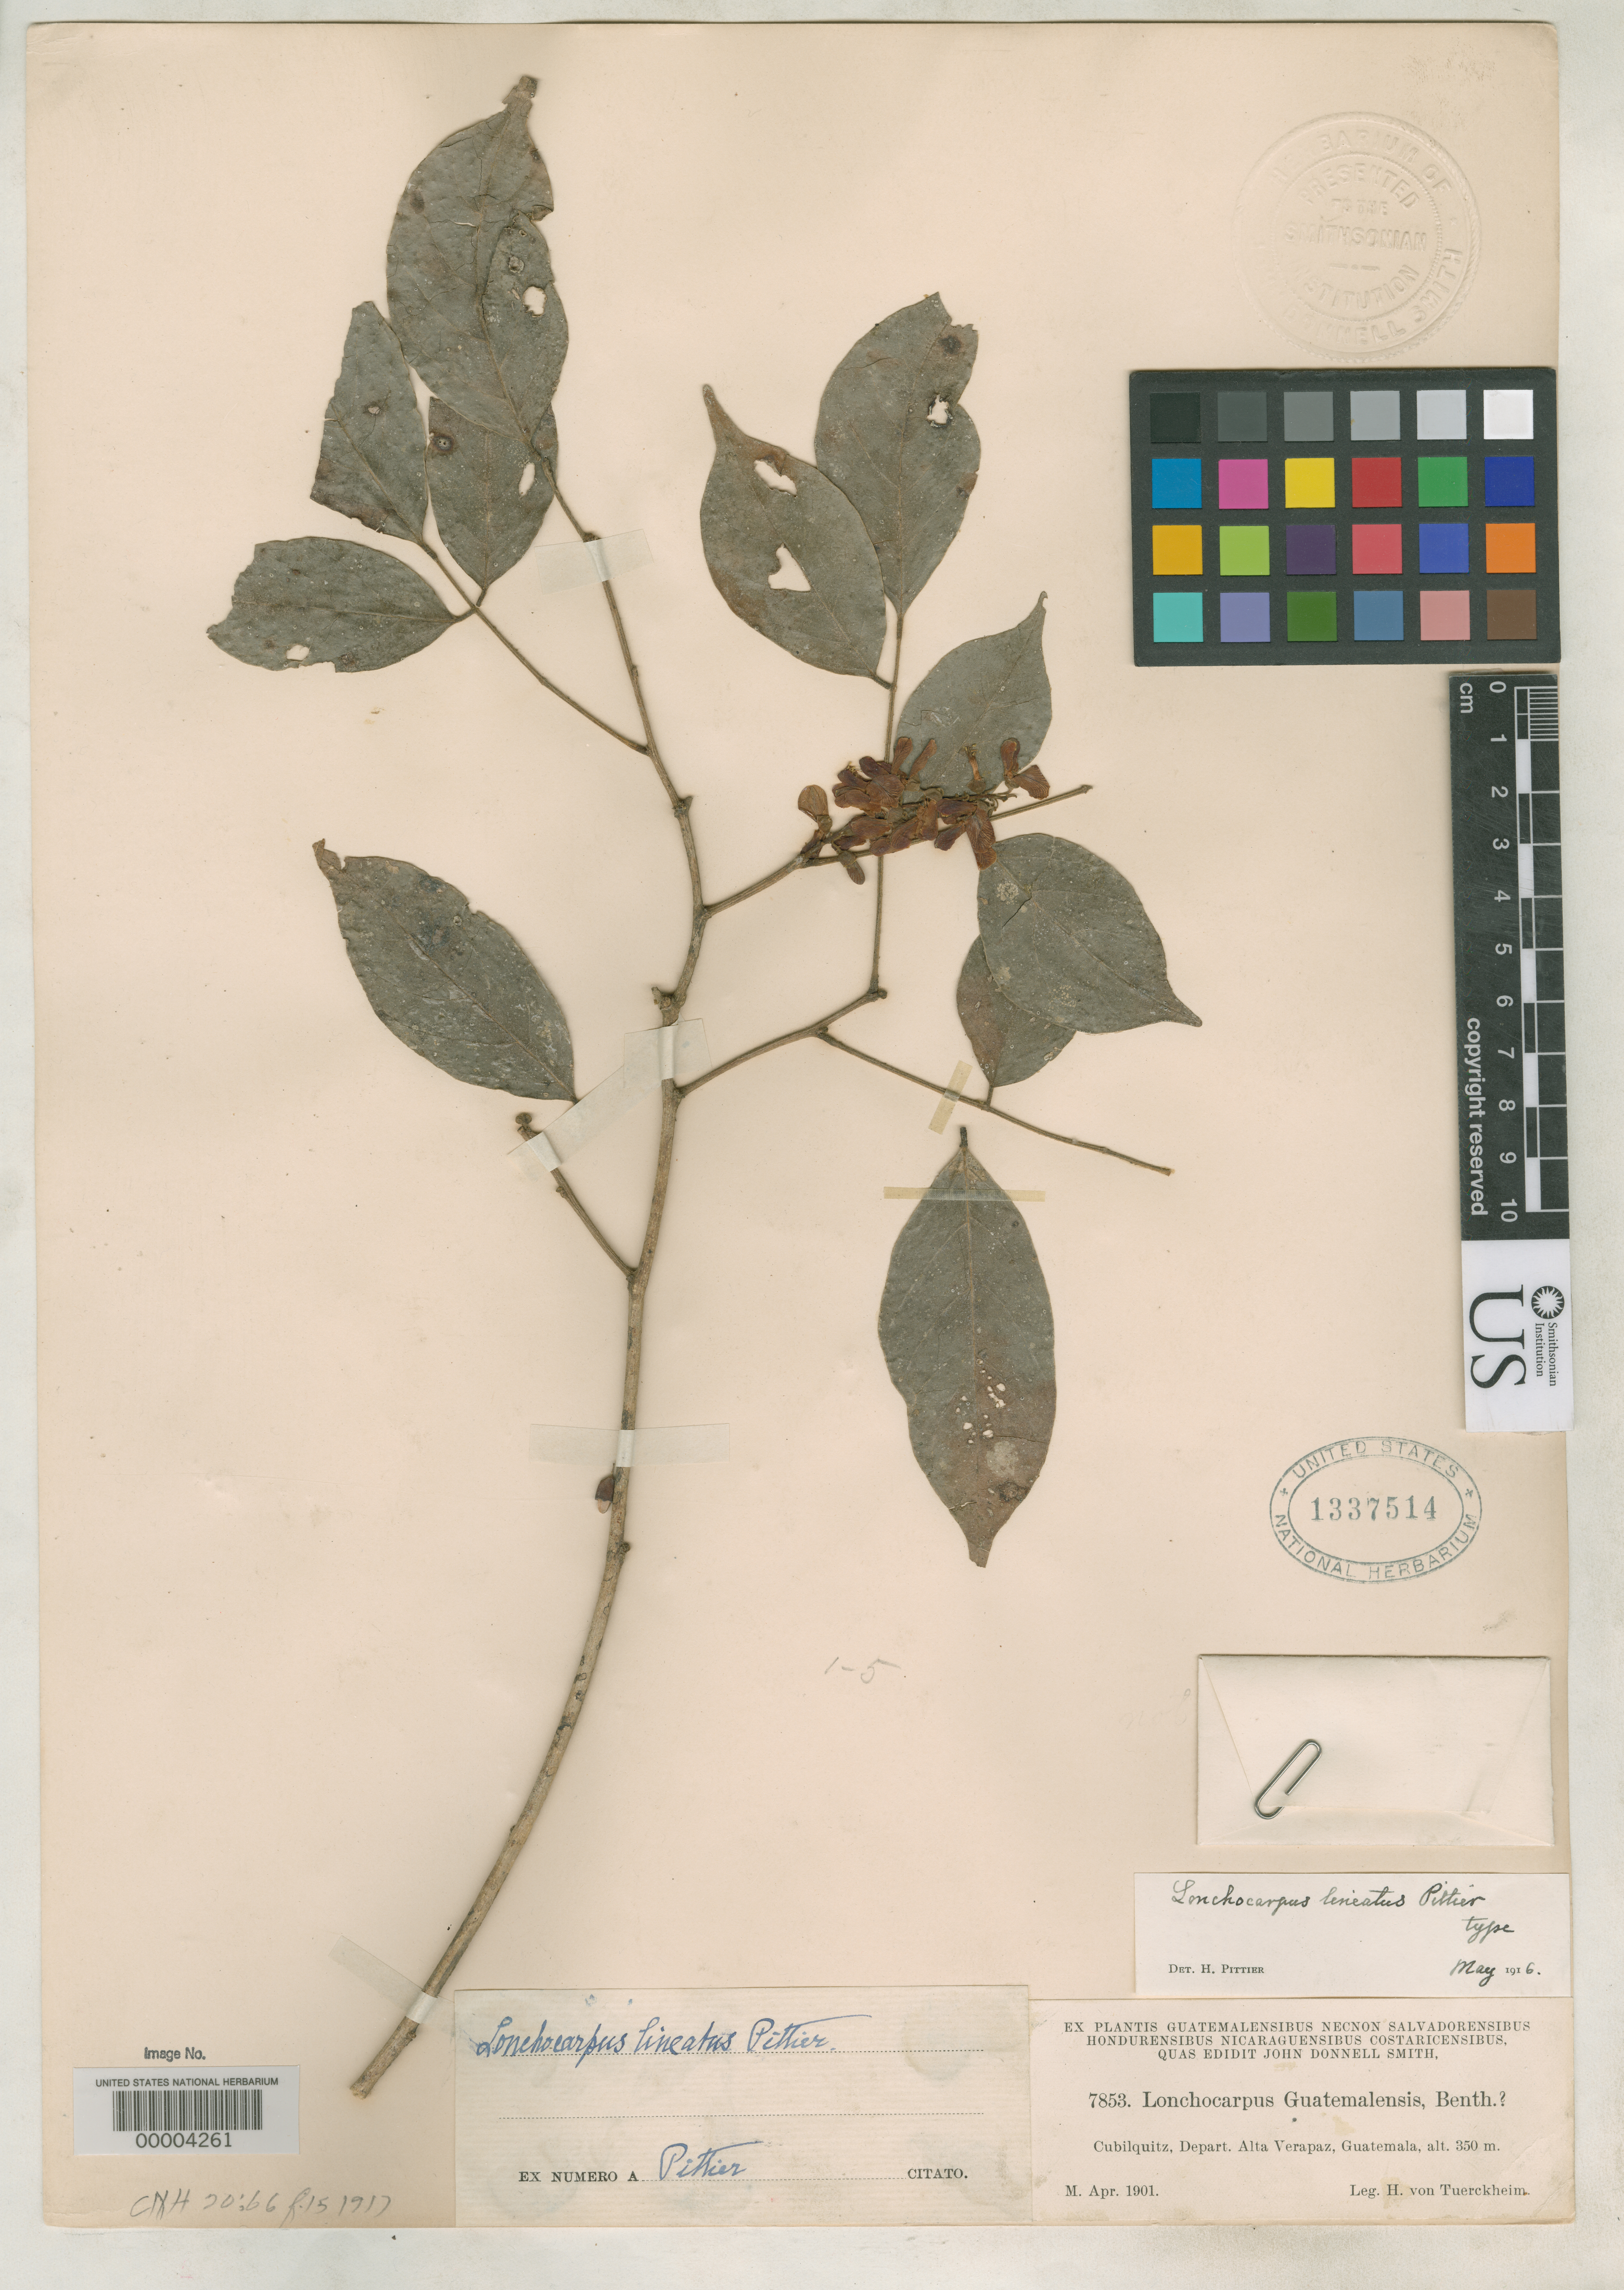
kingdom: Plantae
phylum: Tracheophyta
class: Magnoliopsida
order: Fabales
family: Fabaceae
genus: Lonchocarpus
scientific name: Lonchocarpus lineatus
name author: Pittier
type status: Holotype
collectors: H. von Türckheim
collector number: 7853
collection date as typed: Apr 1901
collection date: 1901-04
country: Guatemala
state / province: Alta Verapaz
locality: Cubilquitz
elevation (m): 350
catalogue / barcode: US 1337514